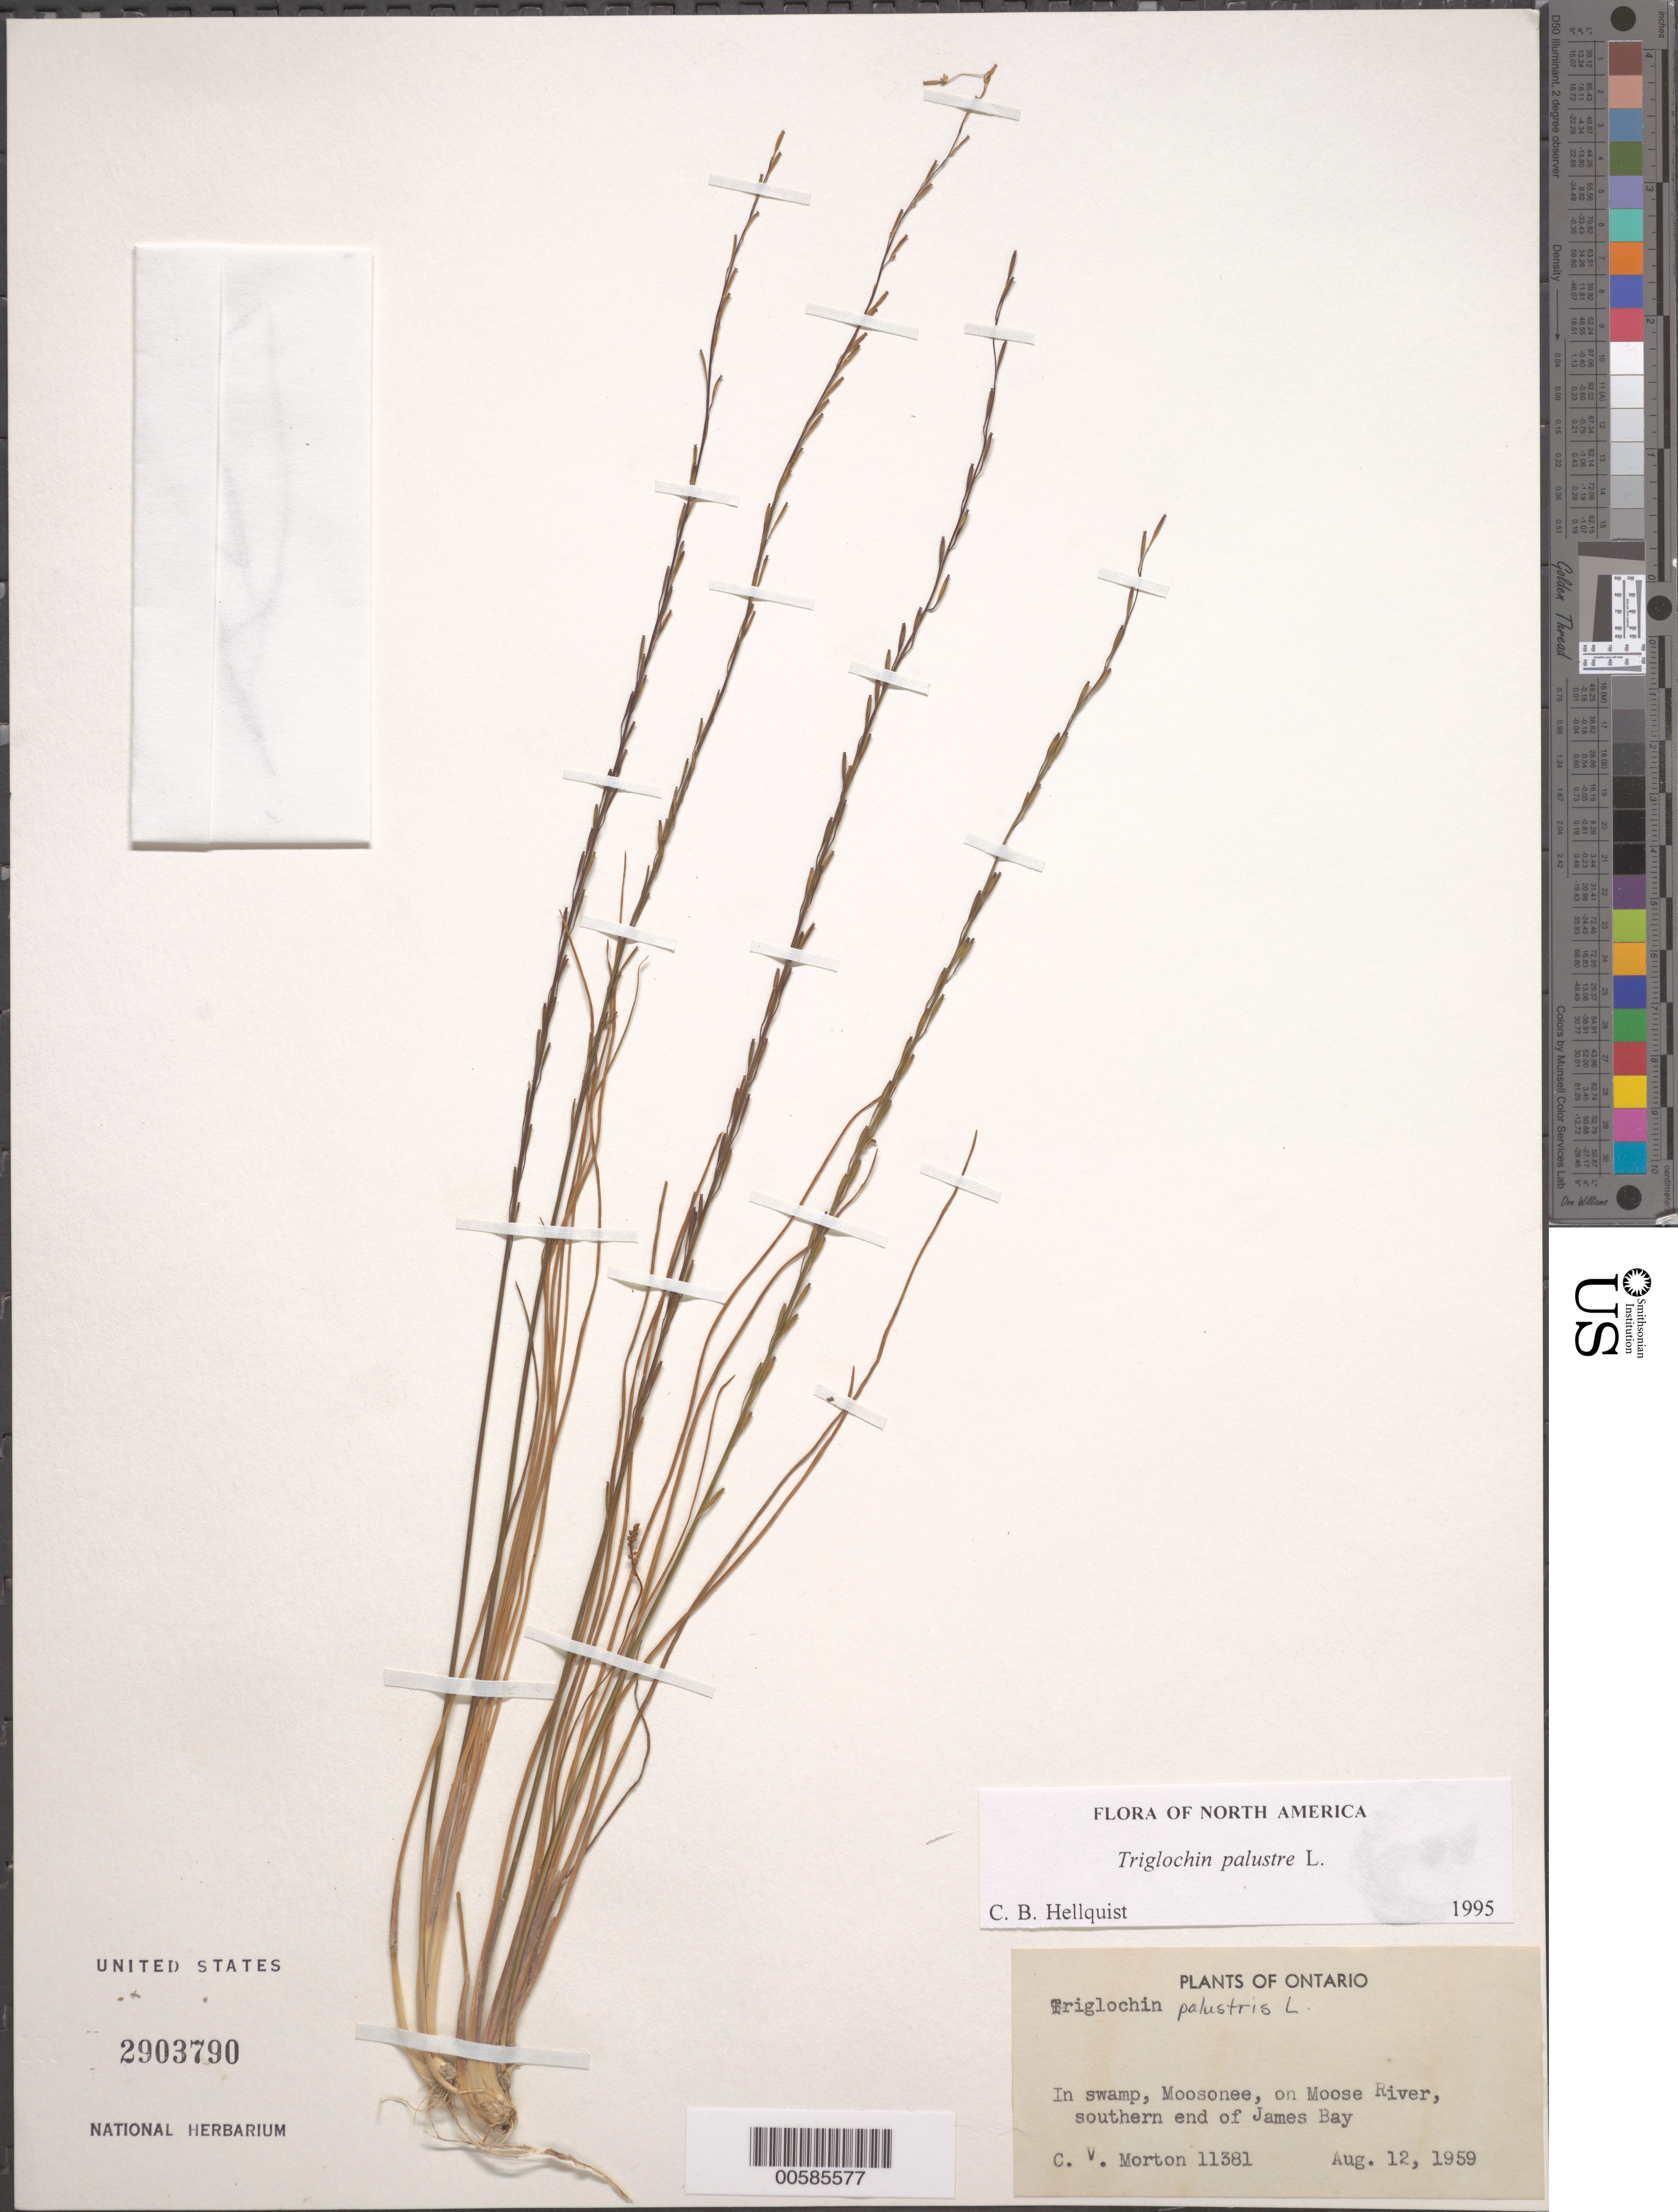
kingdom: Plantae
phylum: Tracheophyta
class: Liliopsida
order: Alismatales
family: Juncaginaceae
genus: Triglochin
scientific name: Triglochin palustris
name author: L.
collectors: C. V. Morton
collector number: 11381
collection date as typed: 12 Aug 1959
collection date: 1959-08-12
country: Canada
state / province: Ontario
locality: Moosonee, on Moose River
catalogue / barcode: US 2903790